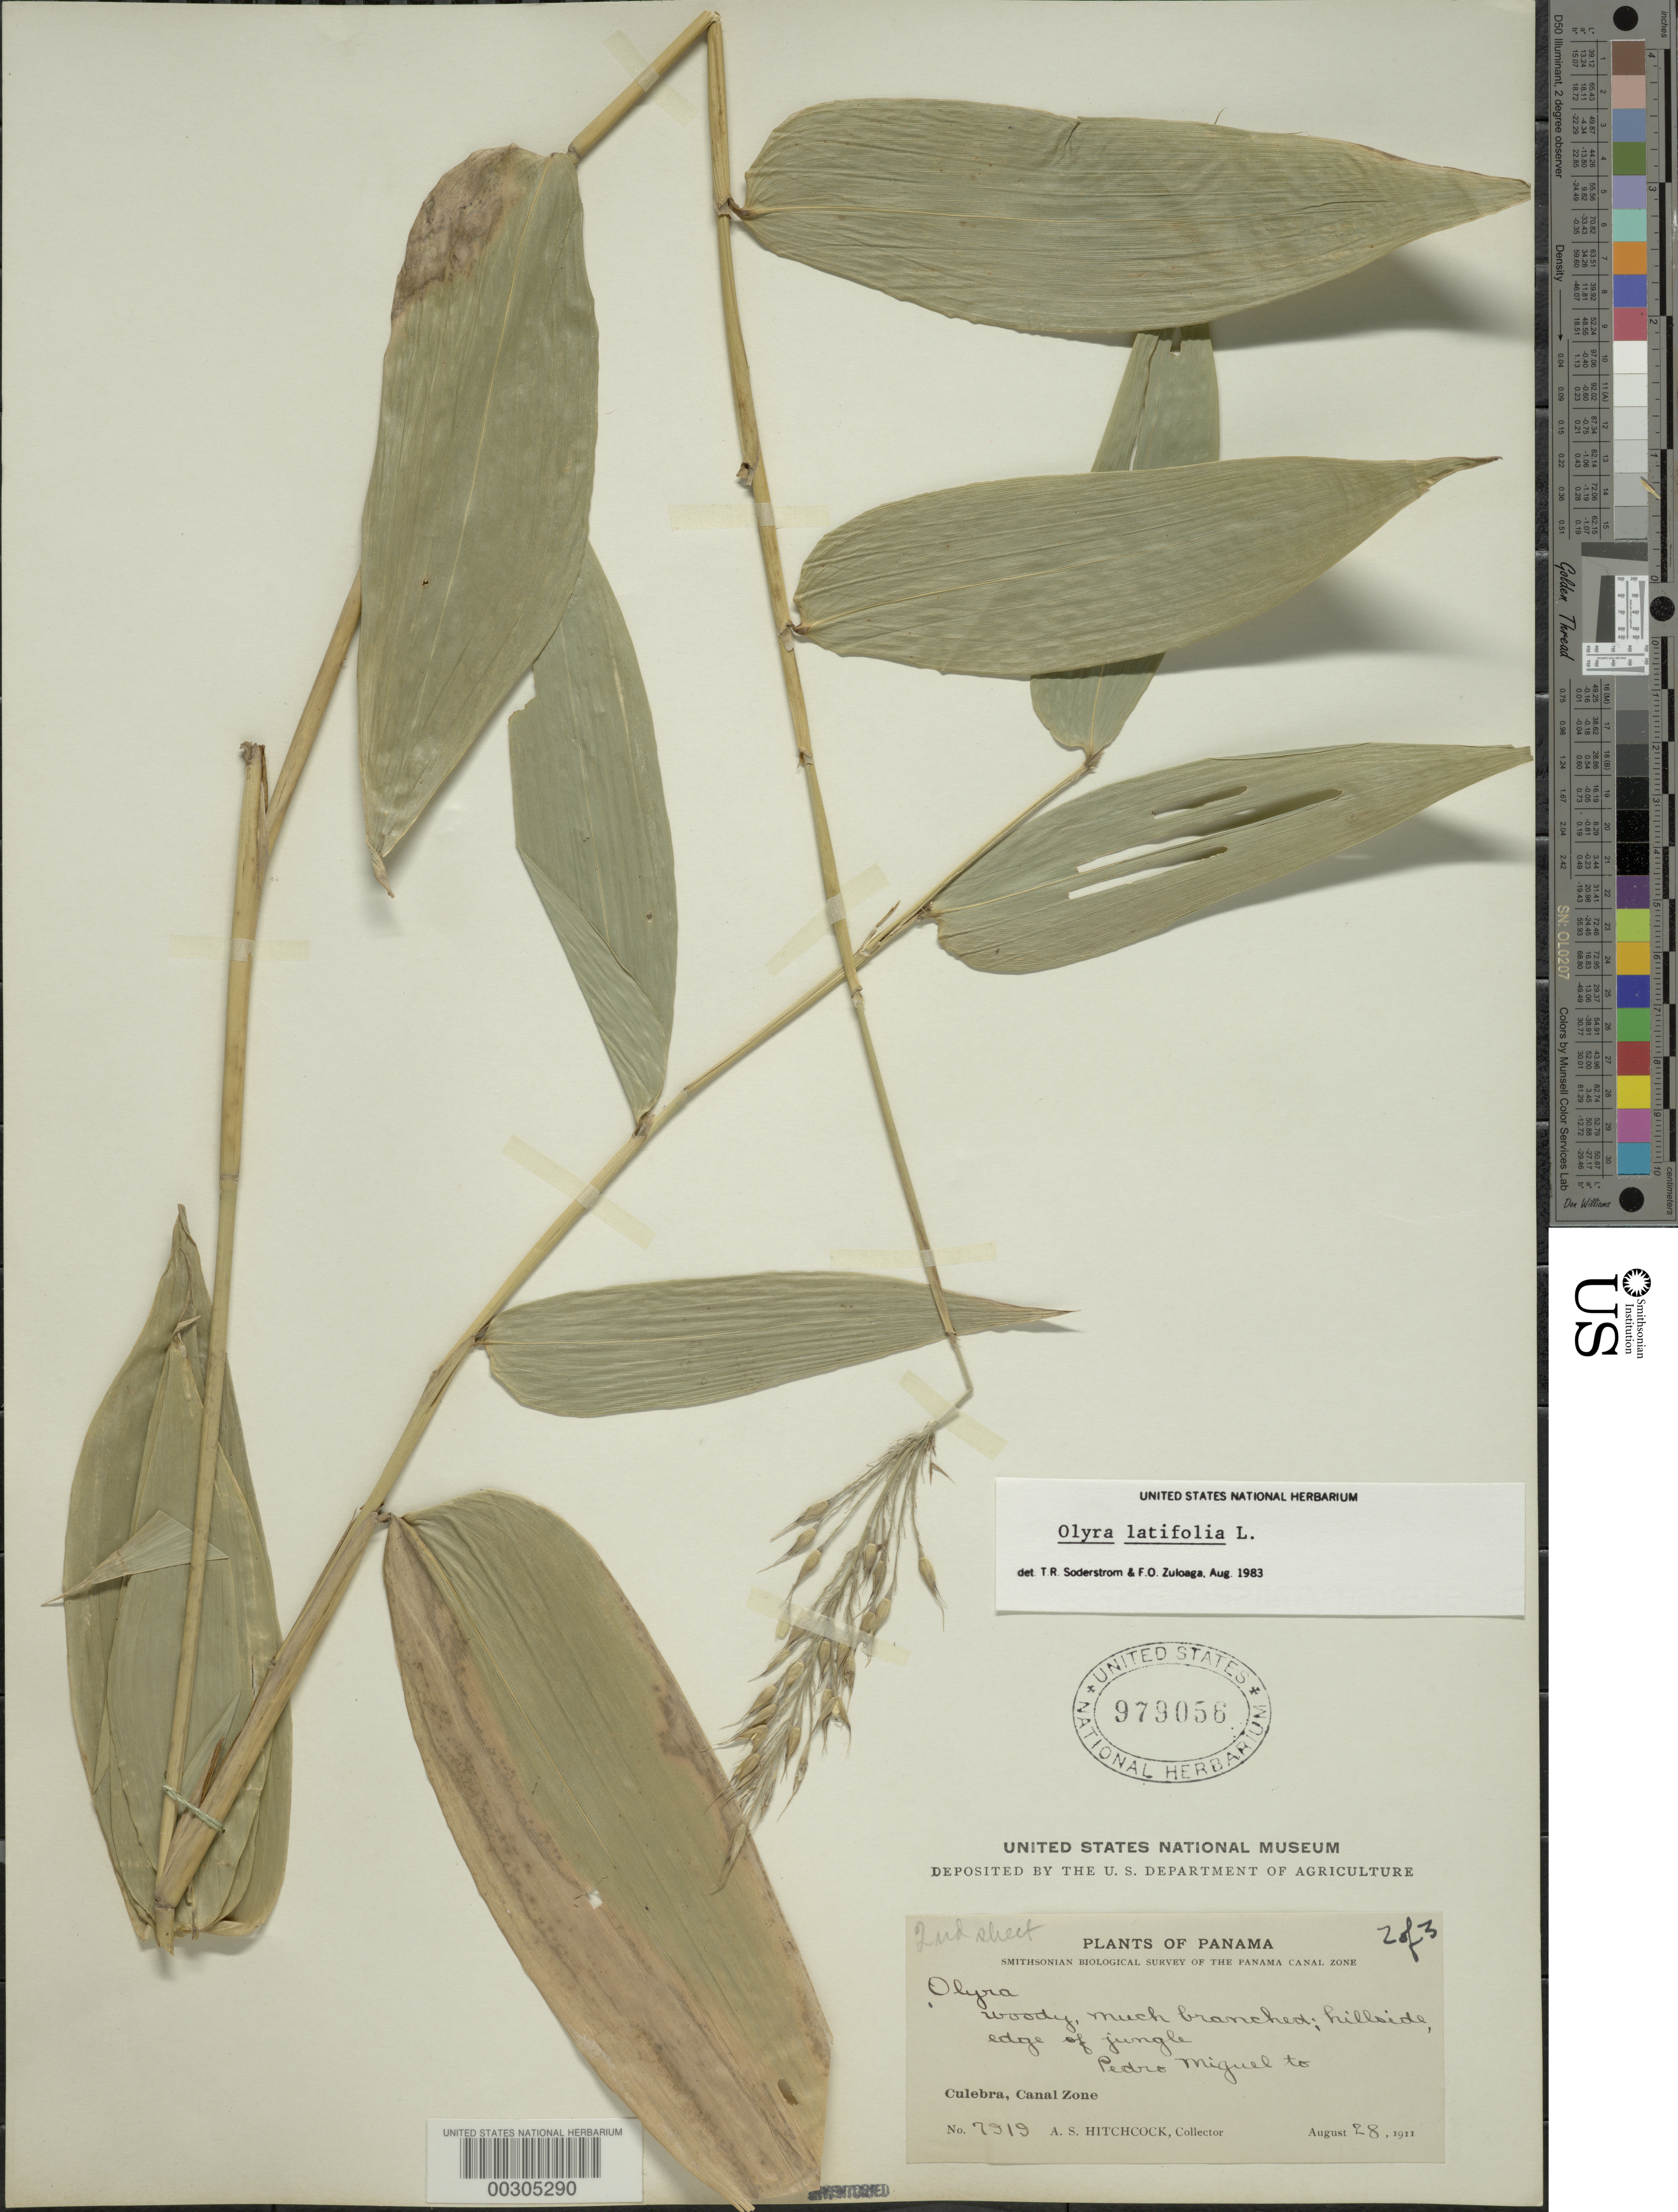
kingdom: Plantae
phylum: Tracheophyta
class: Liliopsida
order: Poales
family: Poaceae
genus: Olyra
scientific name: Olyra latifolia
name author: L.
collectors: A. S. Hitchcock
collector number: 7919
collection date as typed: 28 Aug 1911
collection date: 1911-08-28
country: Panama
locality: Culebra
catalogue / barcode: US 979056